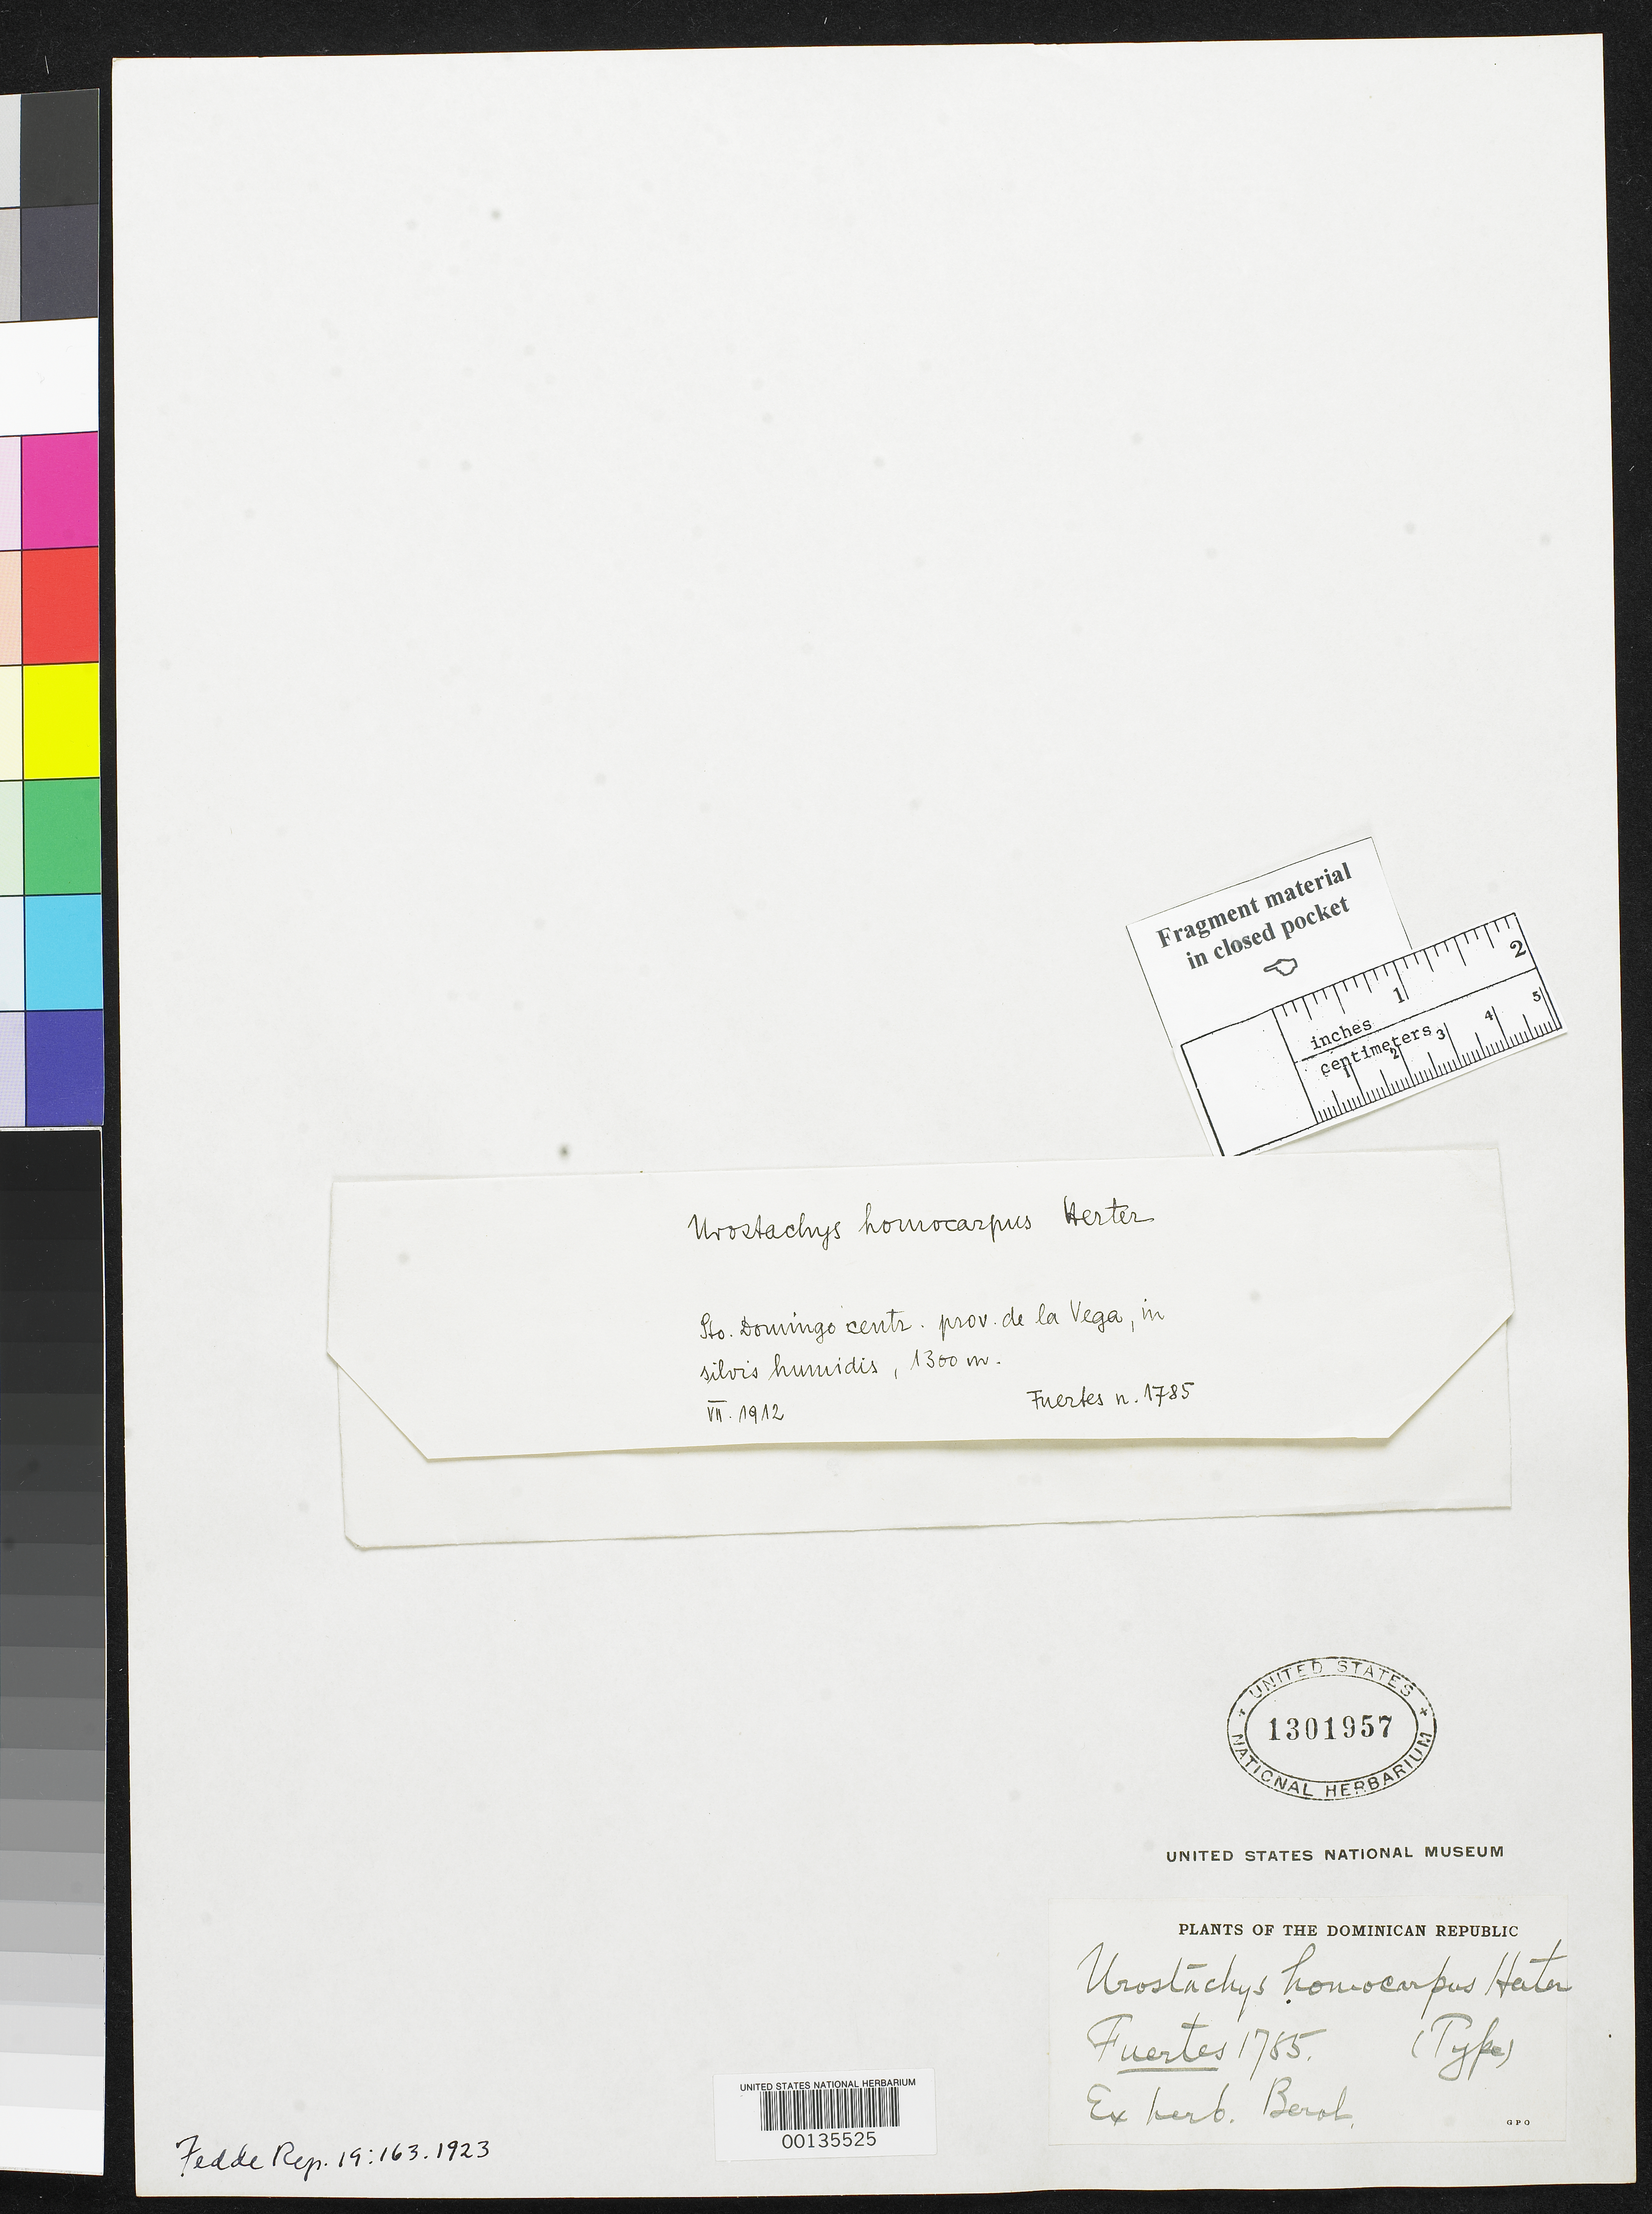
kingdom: Plantae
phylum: Tracheophyta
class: Lycopodiopsida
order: Lycopodiales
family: Lycopodiaceae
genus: Urostachys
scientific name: Urostachys homocarpus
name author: Herter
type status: Isotype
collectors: M. D. Fuertes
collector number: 1785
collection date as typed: Jul 1912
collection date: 1912-07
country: Dominican Republic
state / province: La Vega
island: Hispaniola Island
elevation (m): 1300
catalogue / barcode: US 1301957